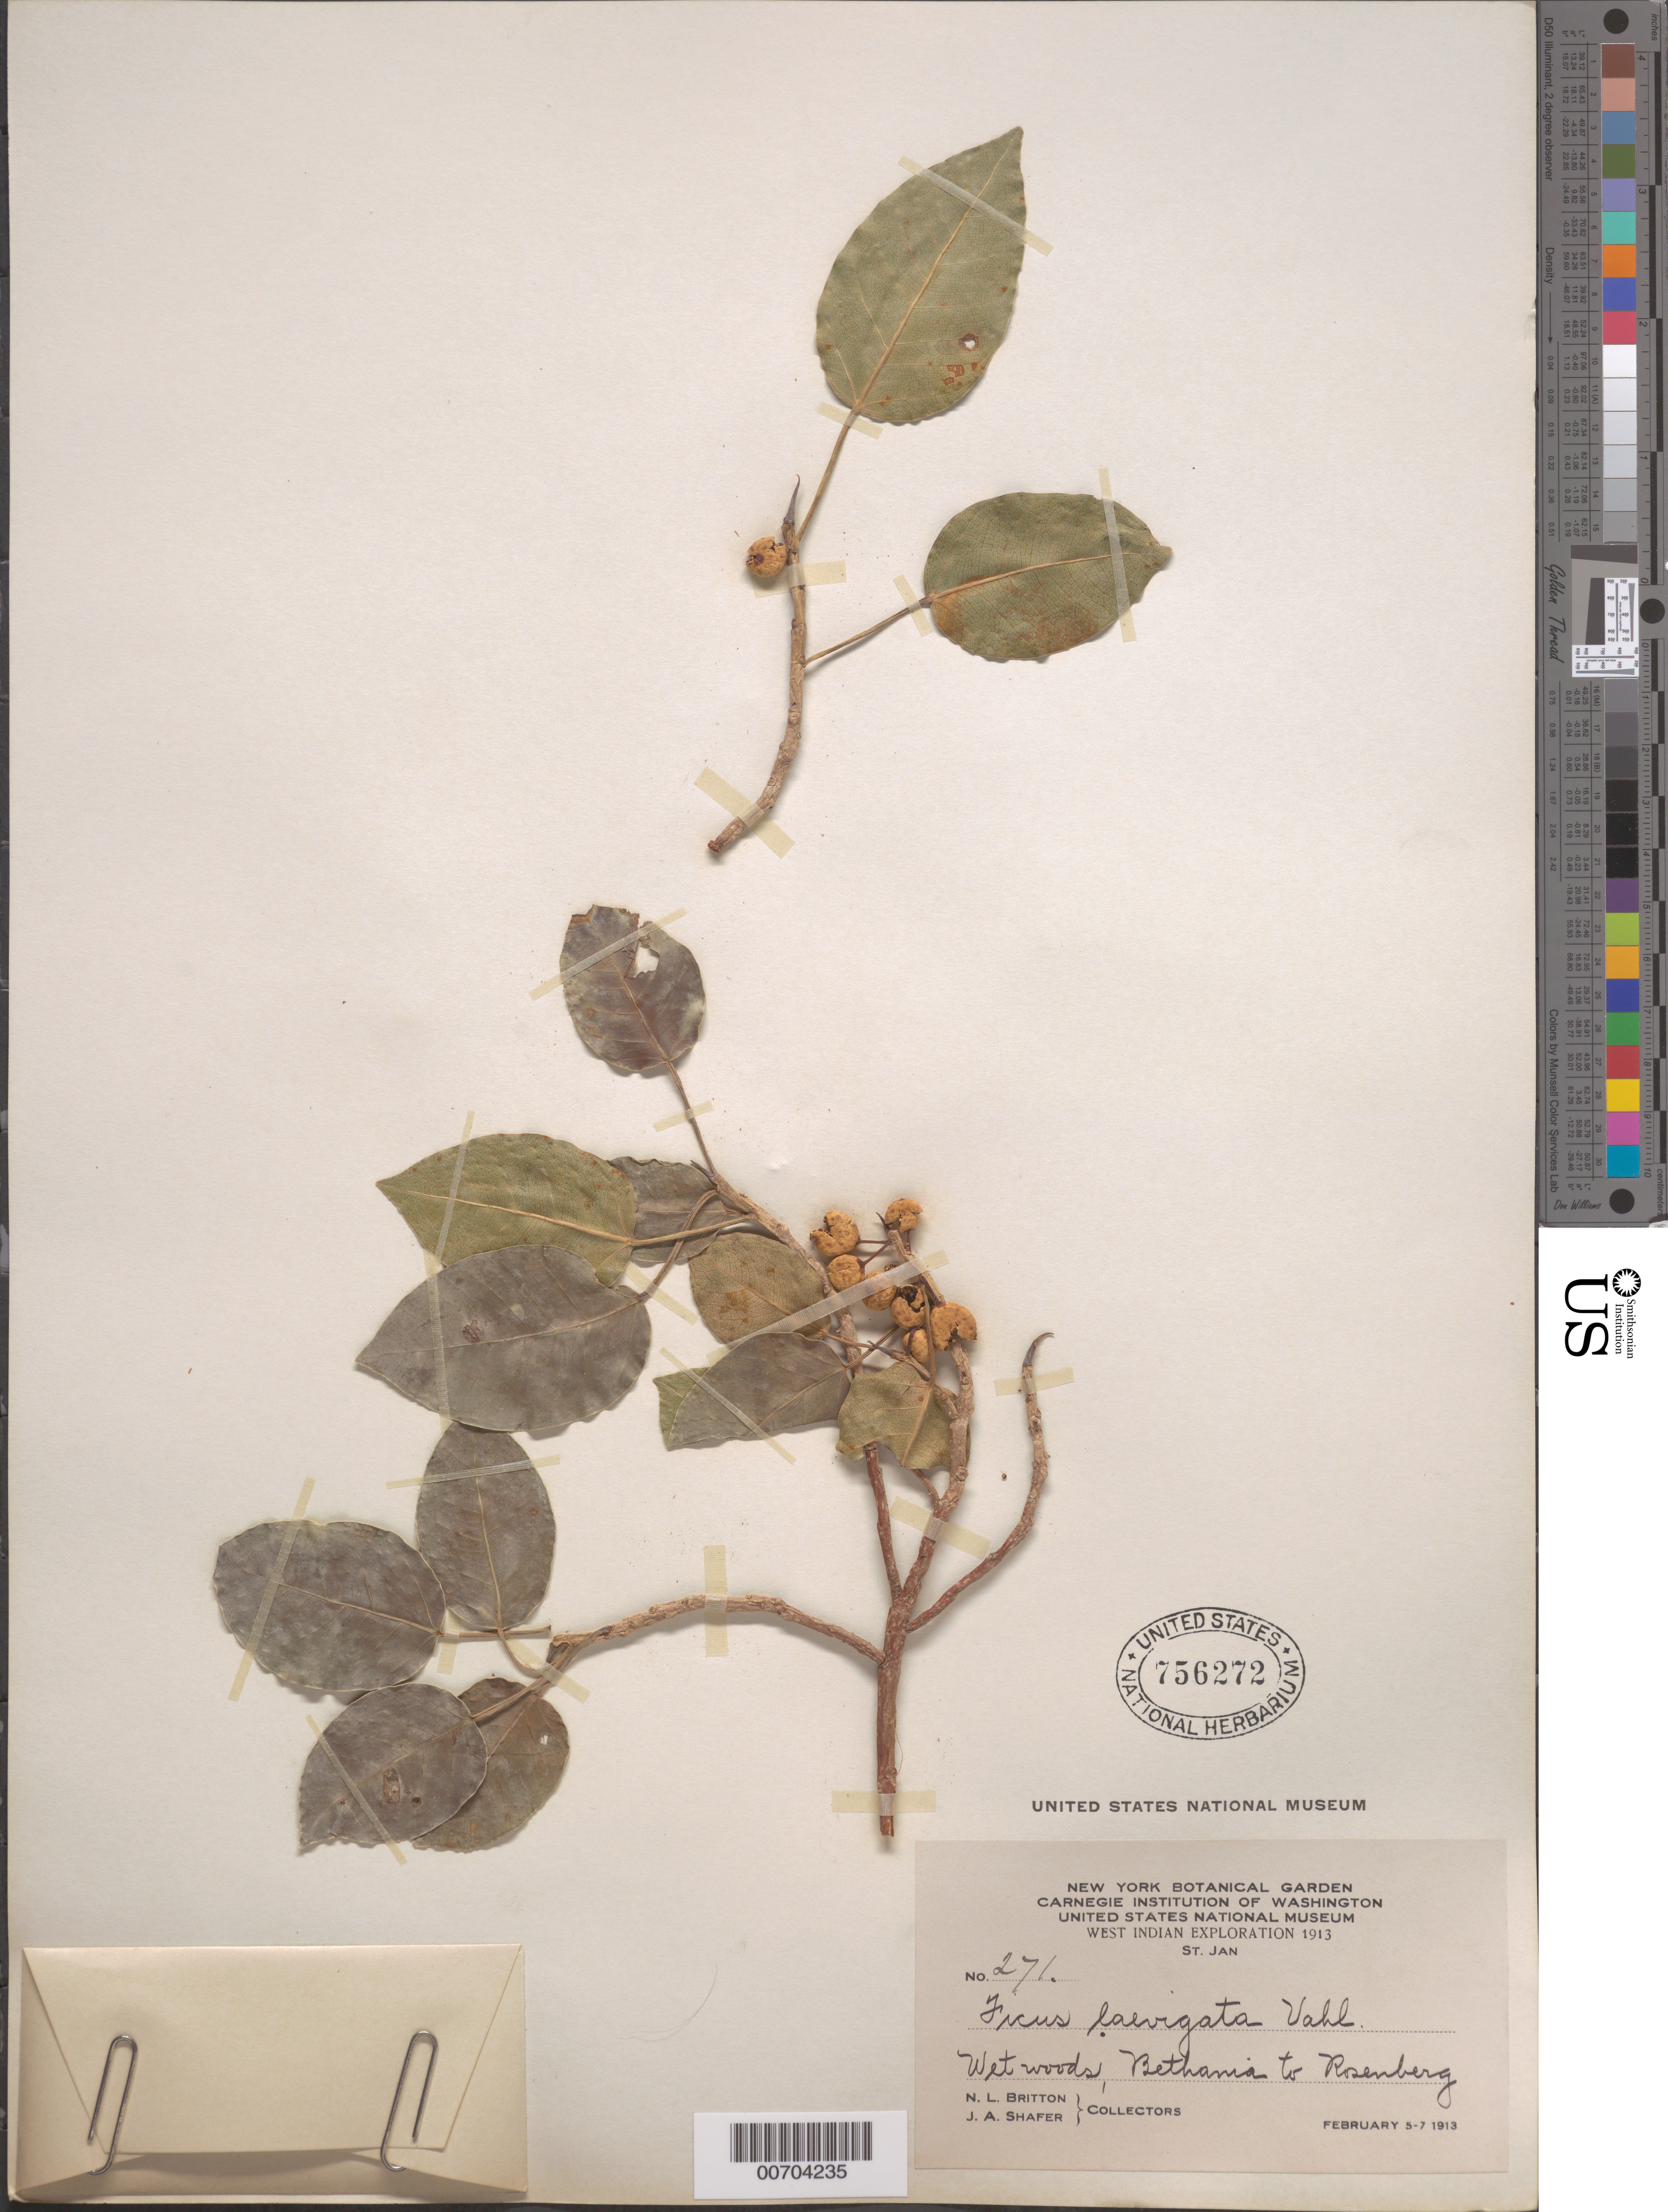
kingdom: Plantae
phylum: Tracheophyta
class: Magnoliopsida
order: Rosales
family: Moraceae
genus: Ficus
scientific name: Ficus laevigata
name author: Vahl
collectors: N. Britton & J. A. Shafer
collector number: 271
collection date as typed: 05 Feb 1913 to 07 Feb 1913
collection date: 1913-02-05/1913-02-07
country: U.S. Virgin Islands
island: St. John Island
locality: Bethania to Rosenberg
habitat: Wet woods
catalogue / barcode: US 756272